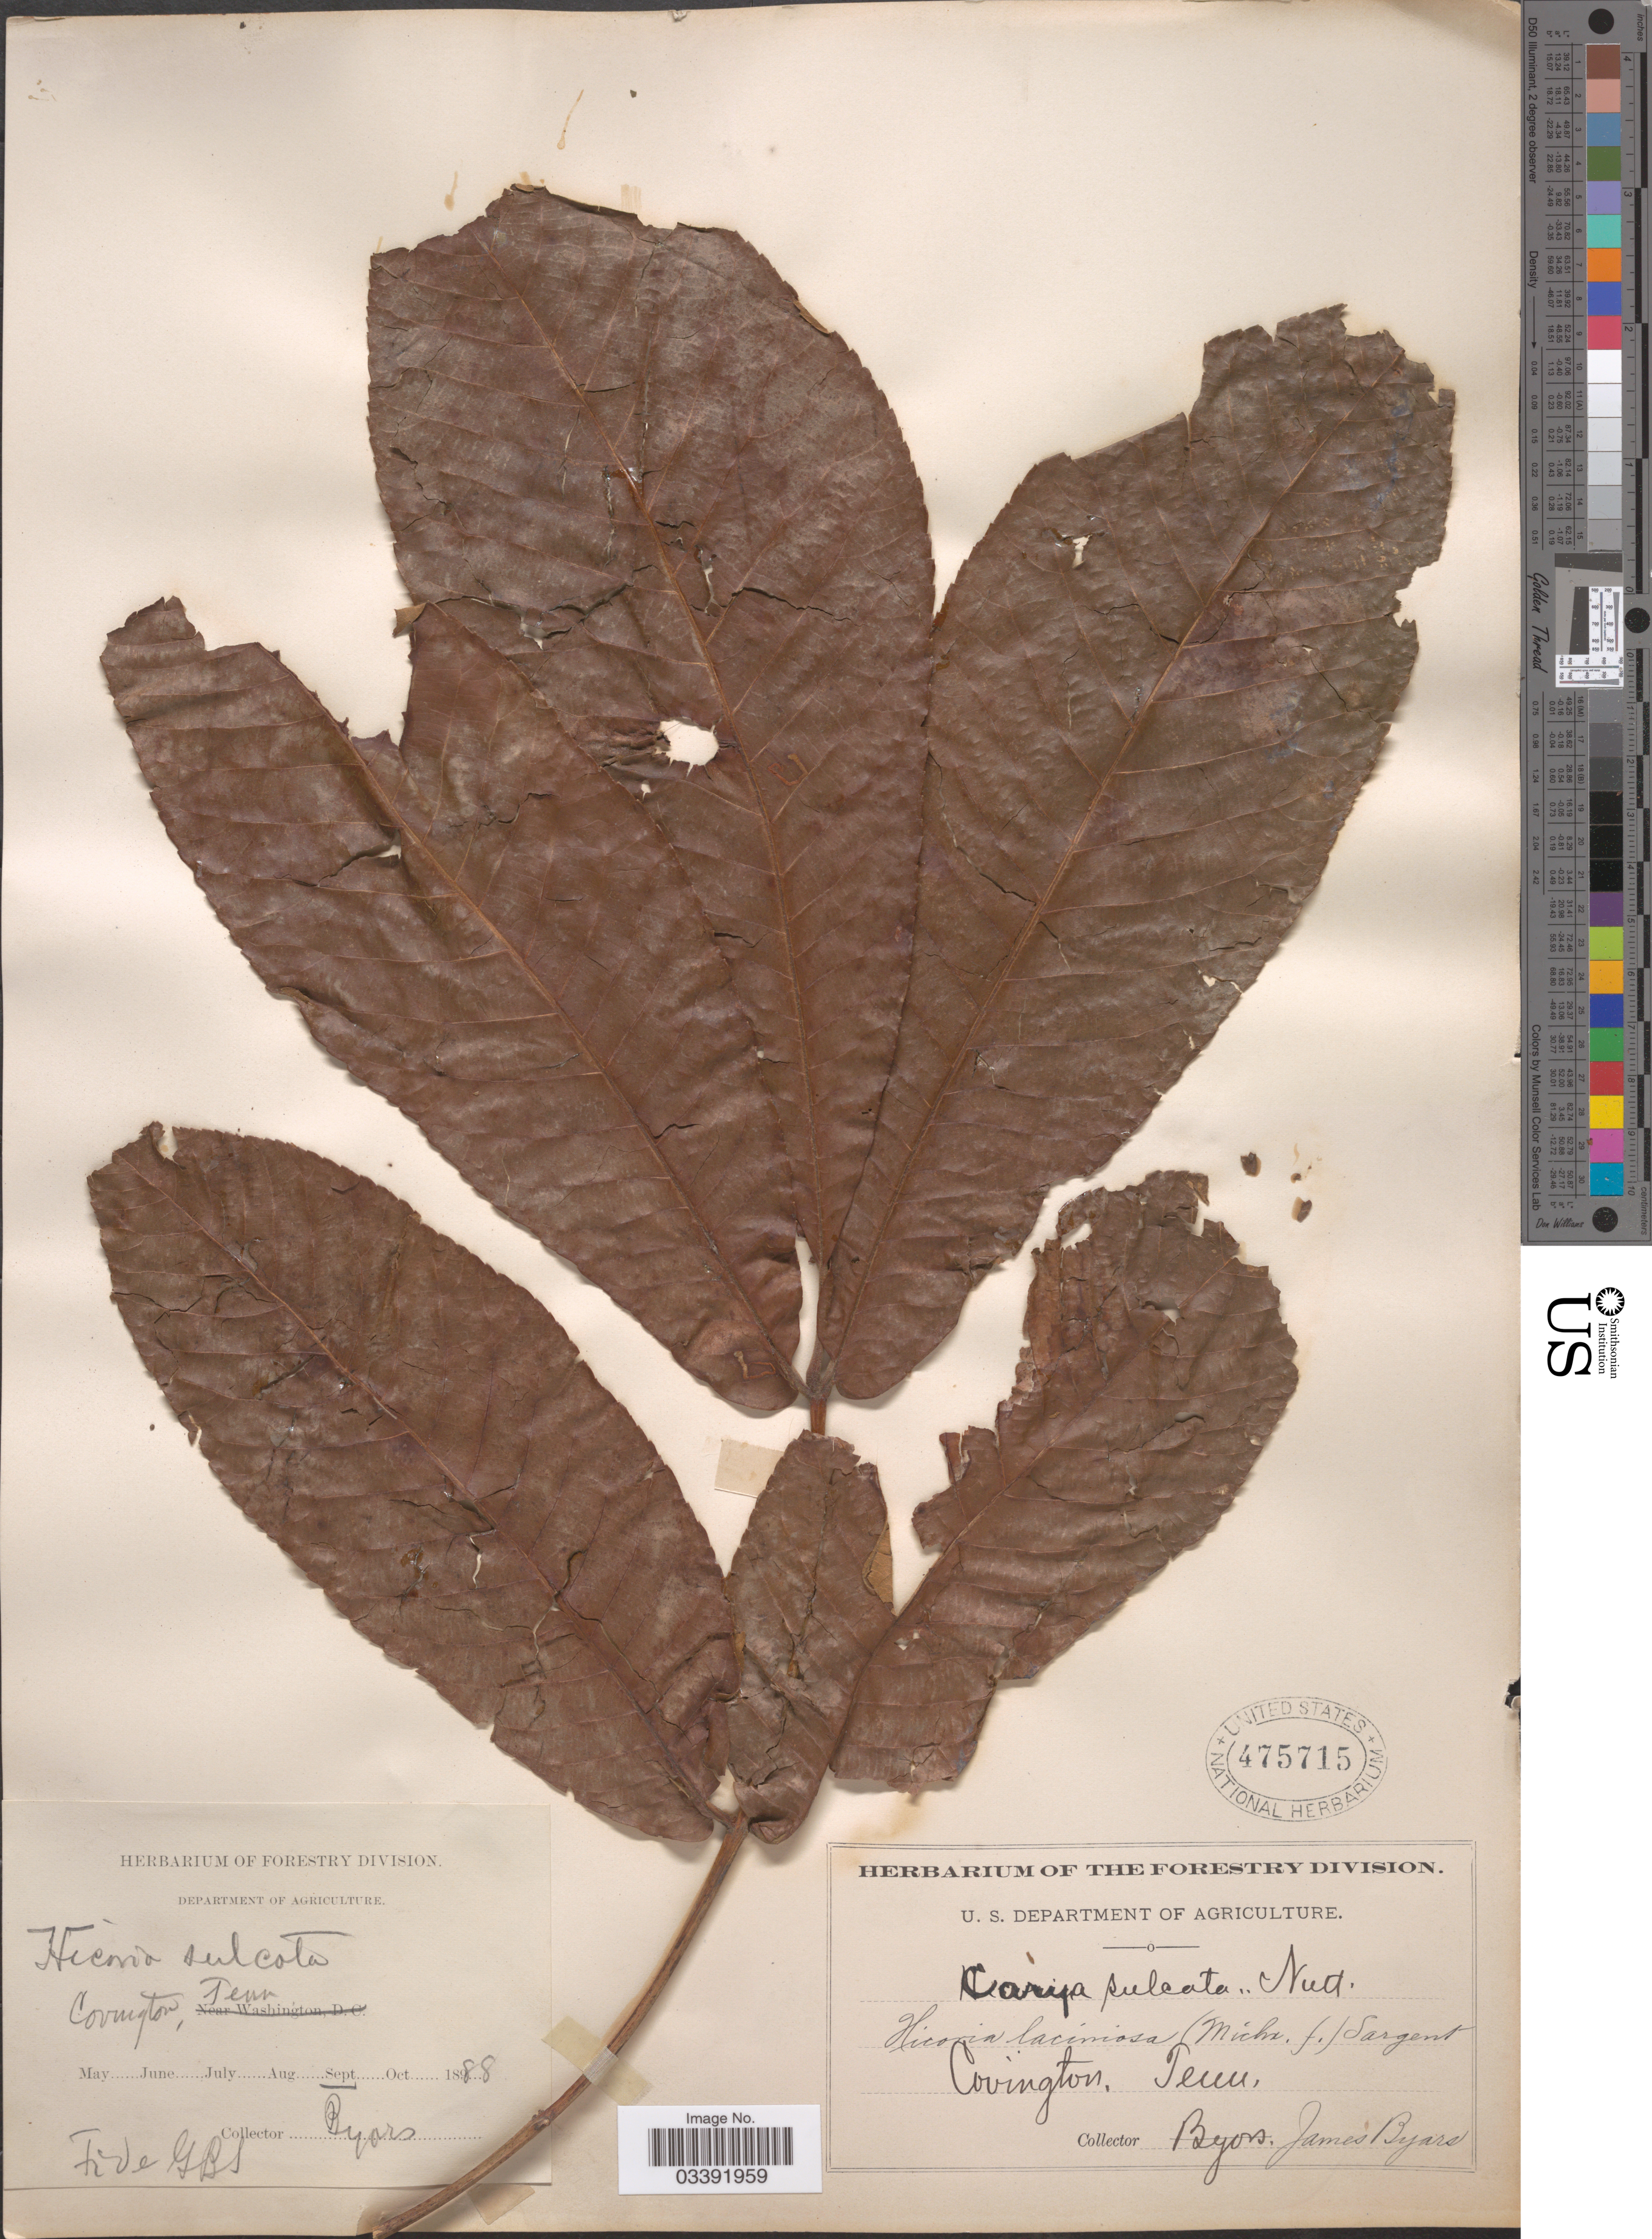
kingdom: Plantae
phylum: Tracheophyta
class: Magnoliopsida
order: Fagales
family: Juglandaceae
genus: Carya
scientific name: Carya laciniosa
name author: (F. Michx.) G. Don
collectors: J. Byars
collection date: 1888-09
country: United States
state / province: Tennessee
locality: Covington.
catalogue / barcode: US 475715